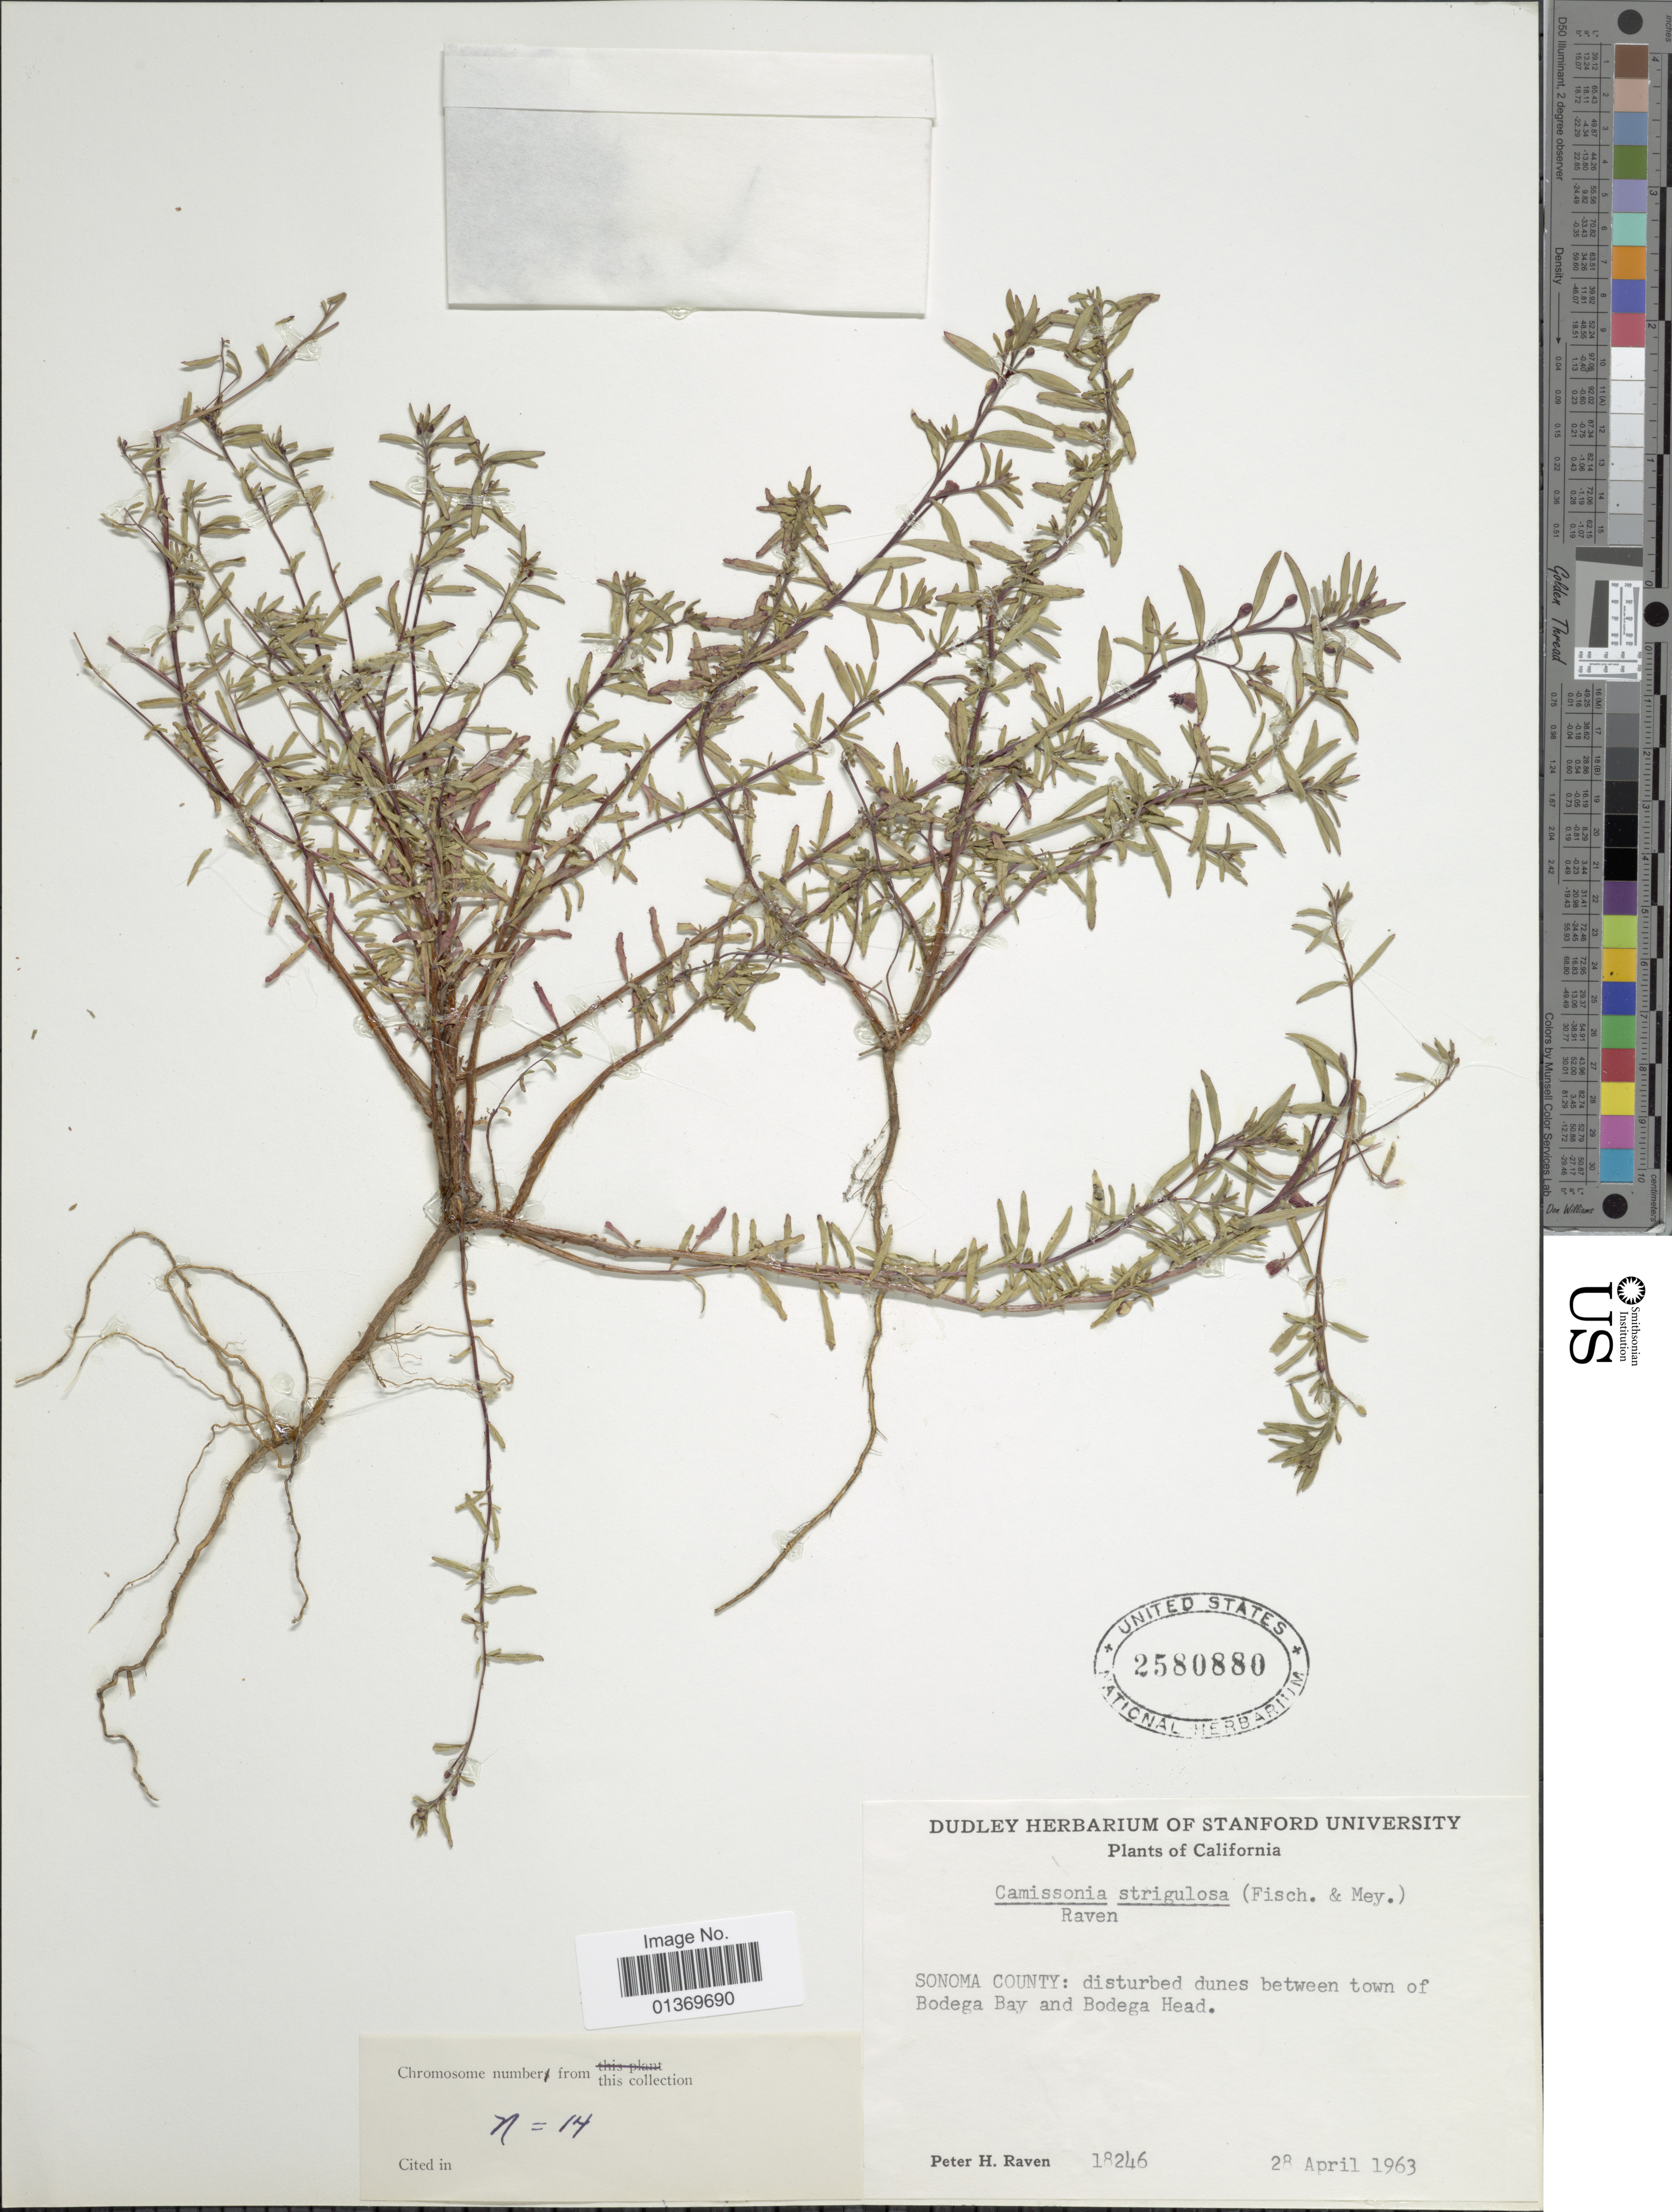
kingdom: Plantae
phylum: Tracheophyta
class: Magnoliopsida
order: Myrtales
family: Onagraceae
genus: Camissonia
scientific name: Camissonia strigulosa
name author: (Fisch. & C.A. Mey.) P.H. Raven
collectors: P. H. Raven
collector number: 18246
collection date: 1963-04-28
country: United States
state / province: California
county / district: Sonoma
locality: Sonoma County: disturbed dunes between town of Bodega Bay and Bodega Head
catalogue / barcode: US 2580880